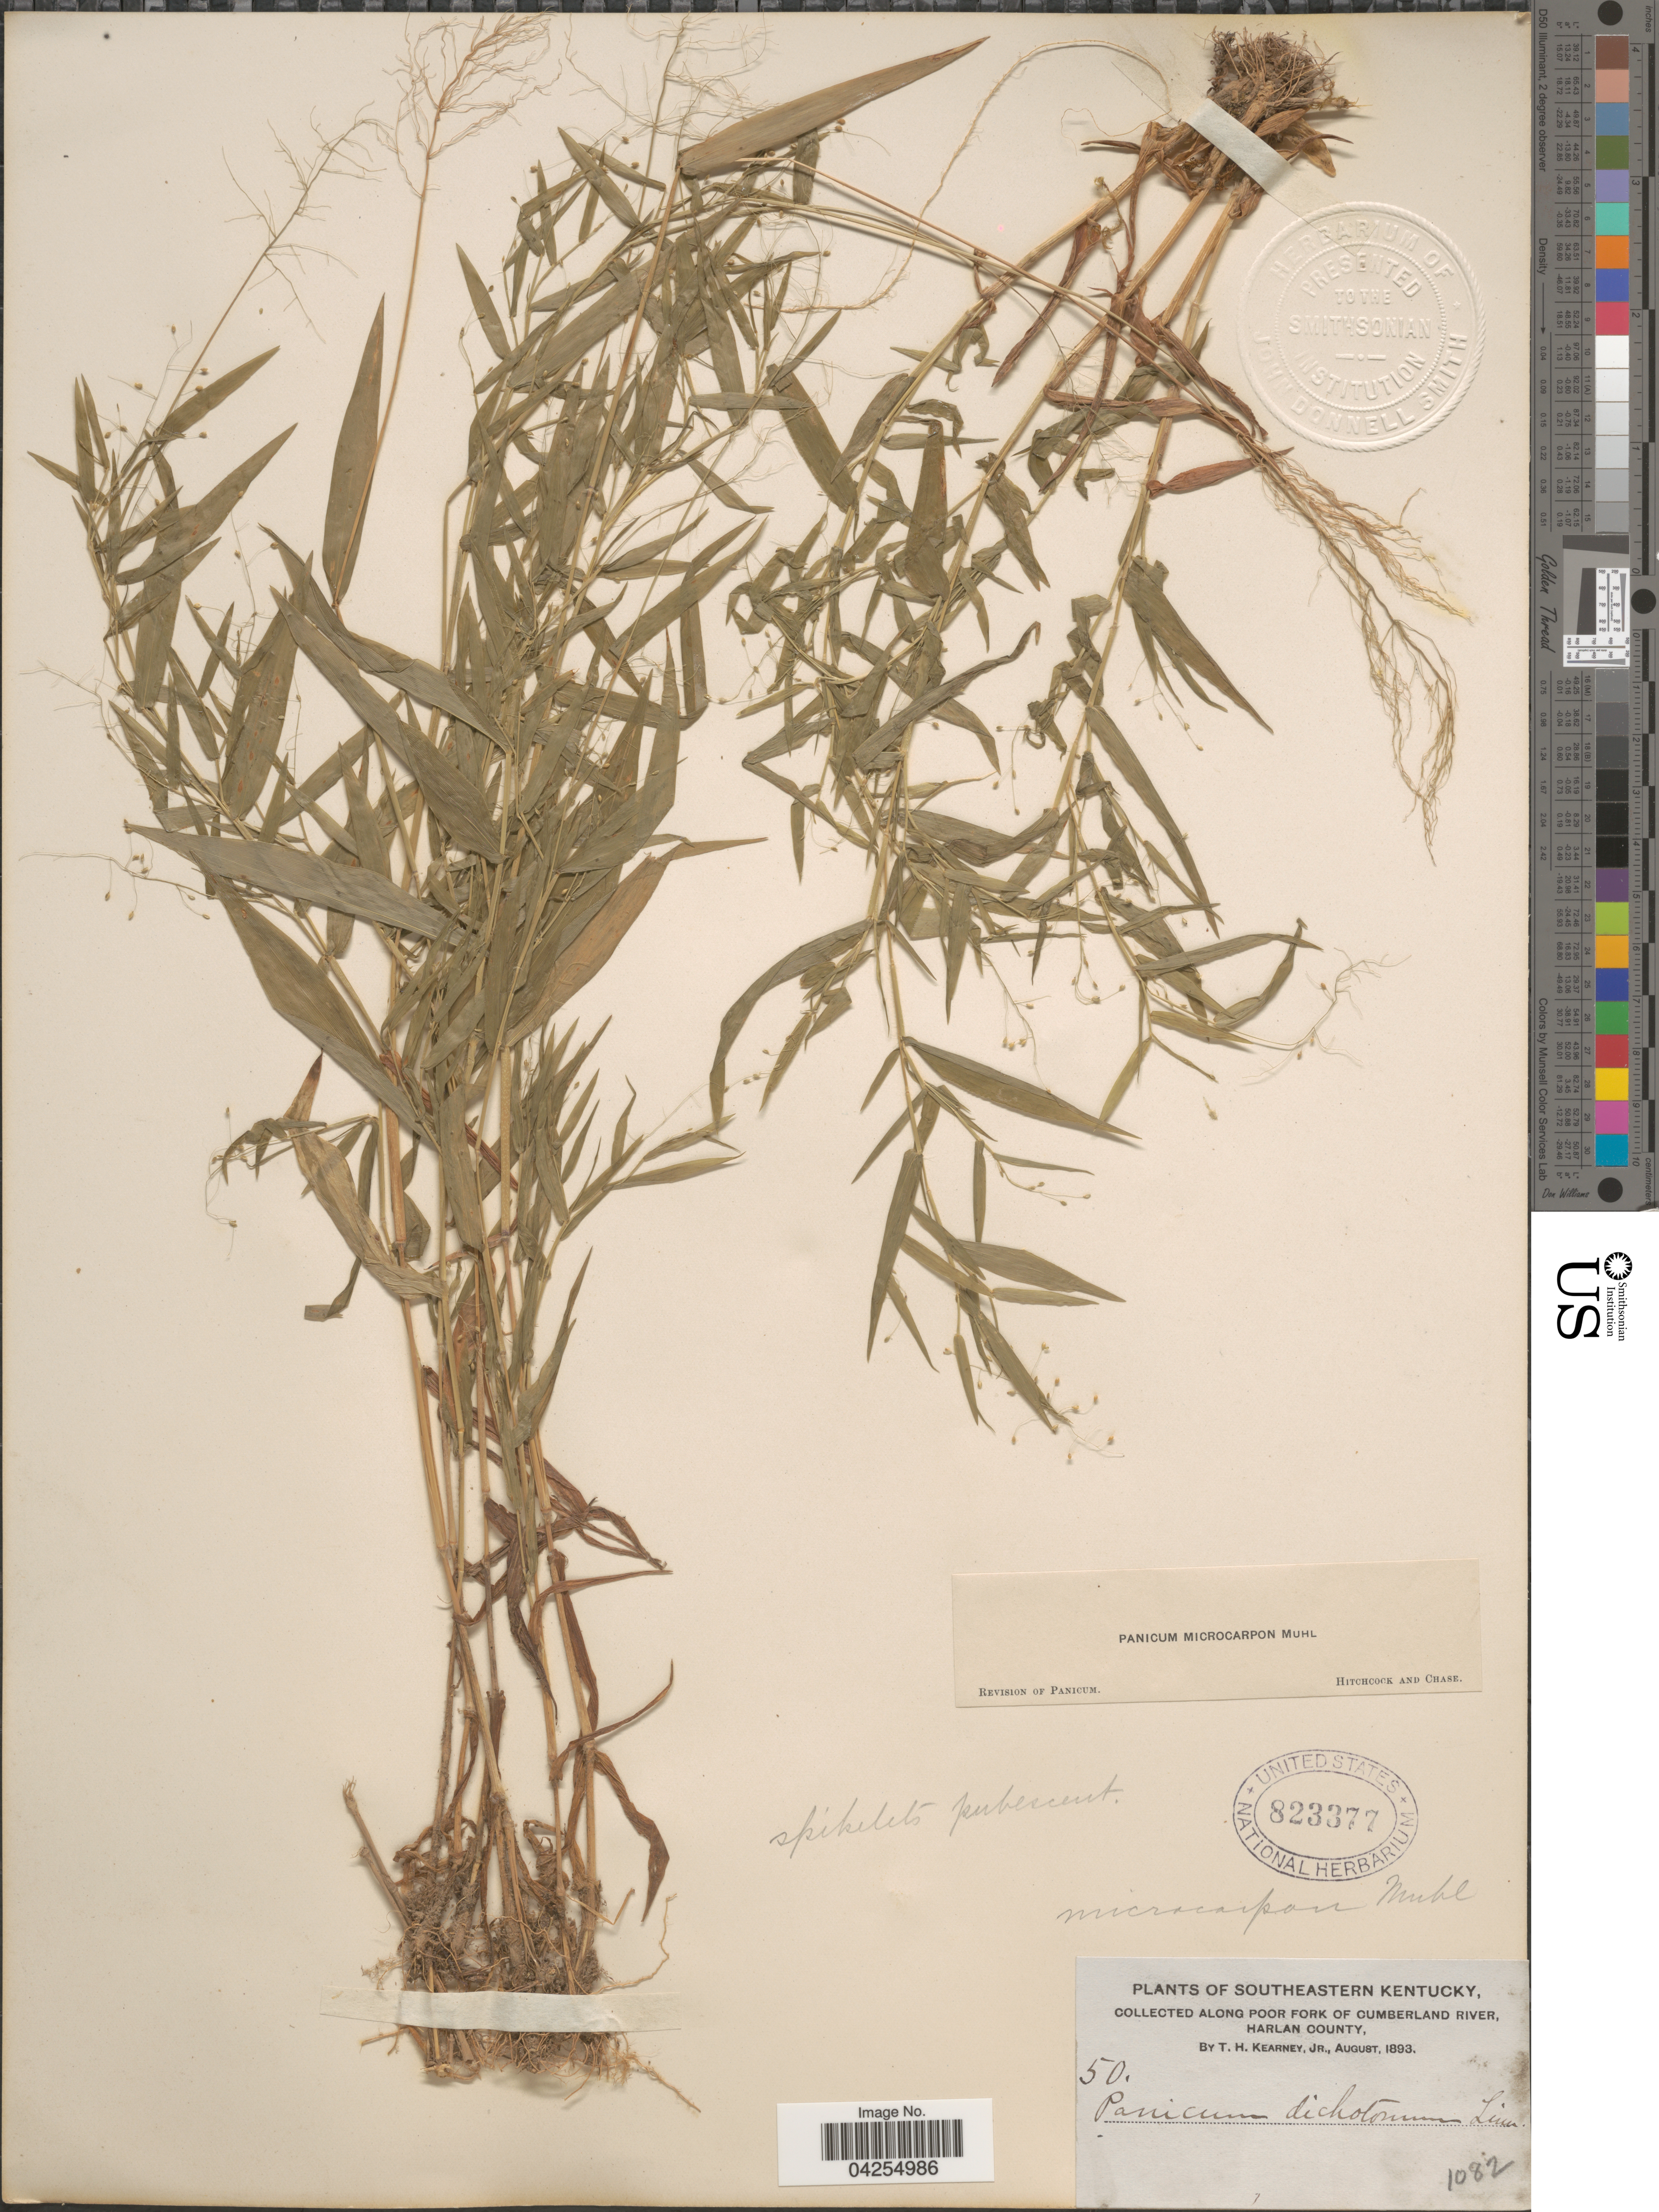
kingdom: Plantae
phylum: Tracheophyta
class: Liliopsida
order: Poales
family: Poaceae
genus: Dichanthelium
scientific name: Dichanthelium dichotomum var. dichotomum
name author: (L.) Gould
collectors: T. H. Kearney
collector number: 50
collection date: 1893-08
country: United States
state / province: Kentucky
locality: Southeastern Kentucky. Along Poor Fork of Cumberland River, Harlan County.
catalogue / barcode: US 823377